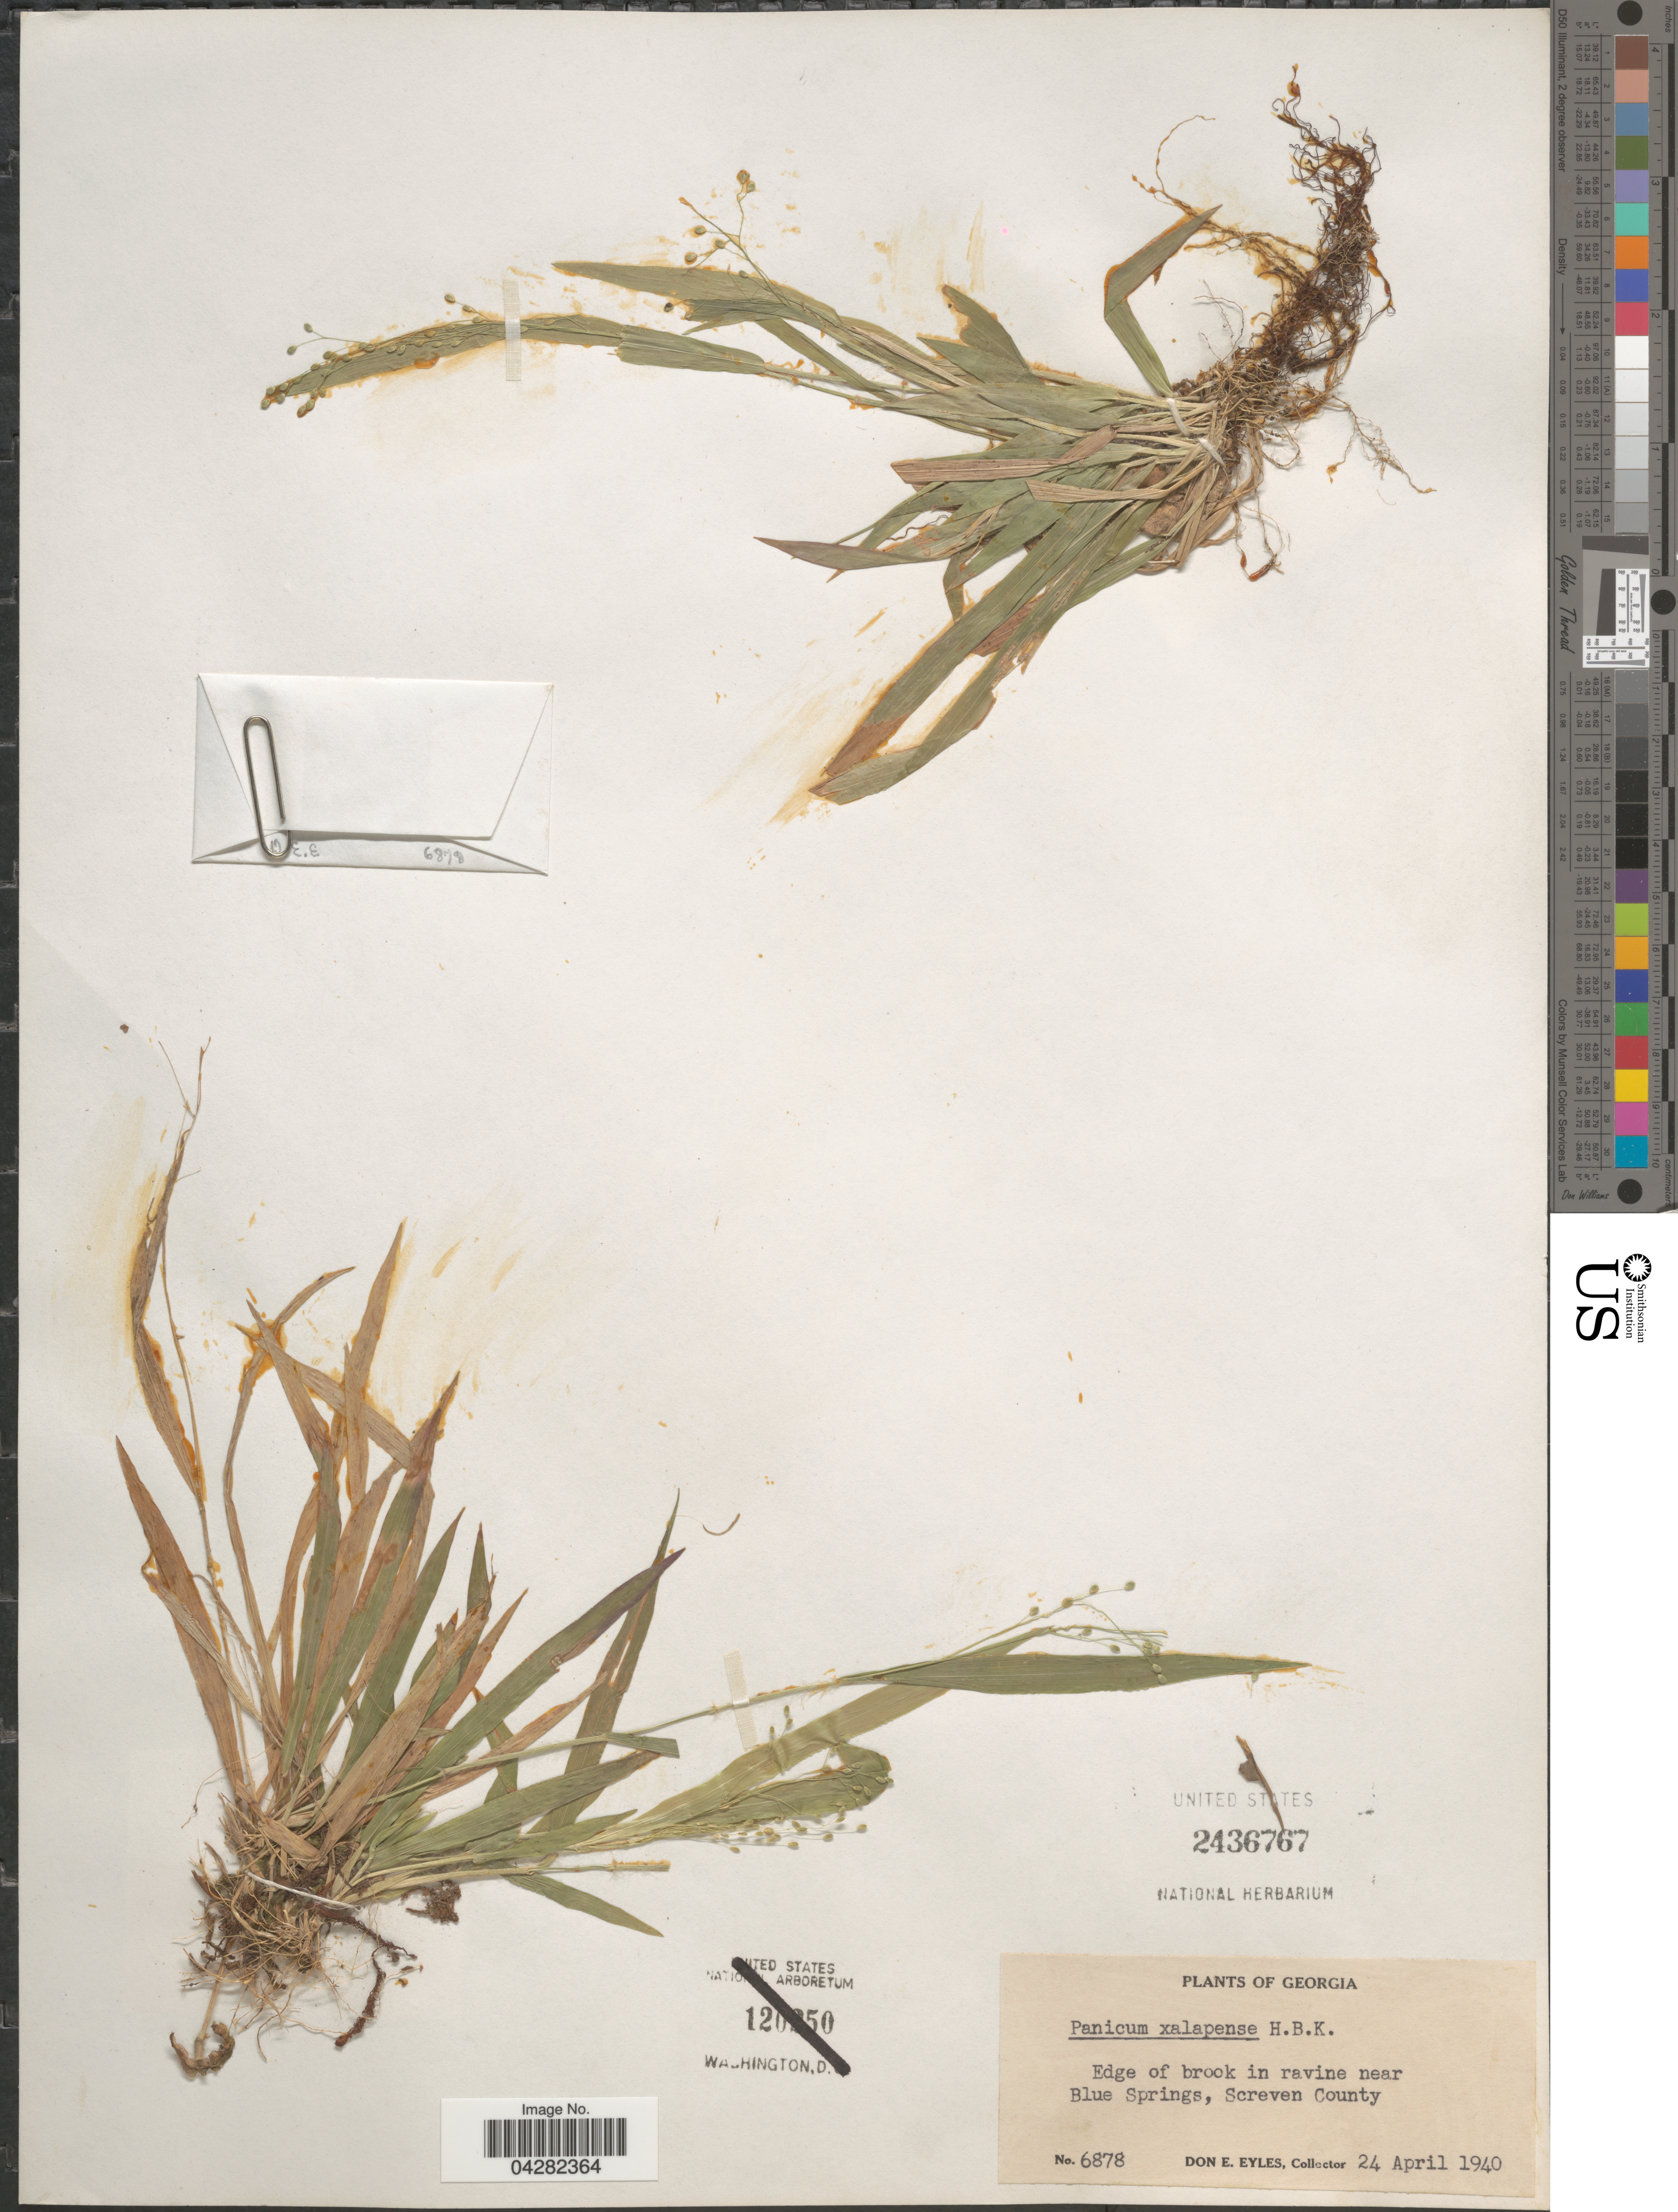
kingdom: Plantae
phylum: Tracheophyta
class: Liliopsida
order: Poales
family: Poaceae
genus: Dichanthelium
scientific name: Dichanthelium laxiflorum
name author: (Lam.) Gould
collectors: D. Eyles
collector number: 6878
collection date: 1940-04-24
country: United States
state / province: Georgia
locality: Edge of brook in ravine near Blue Springs, Screven County.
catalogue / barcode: US 2436767